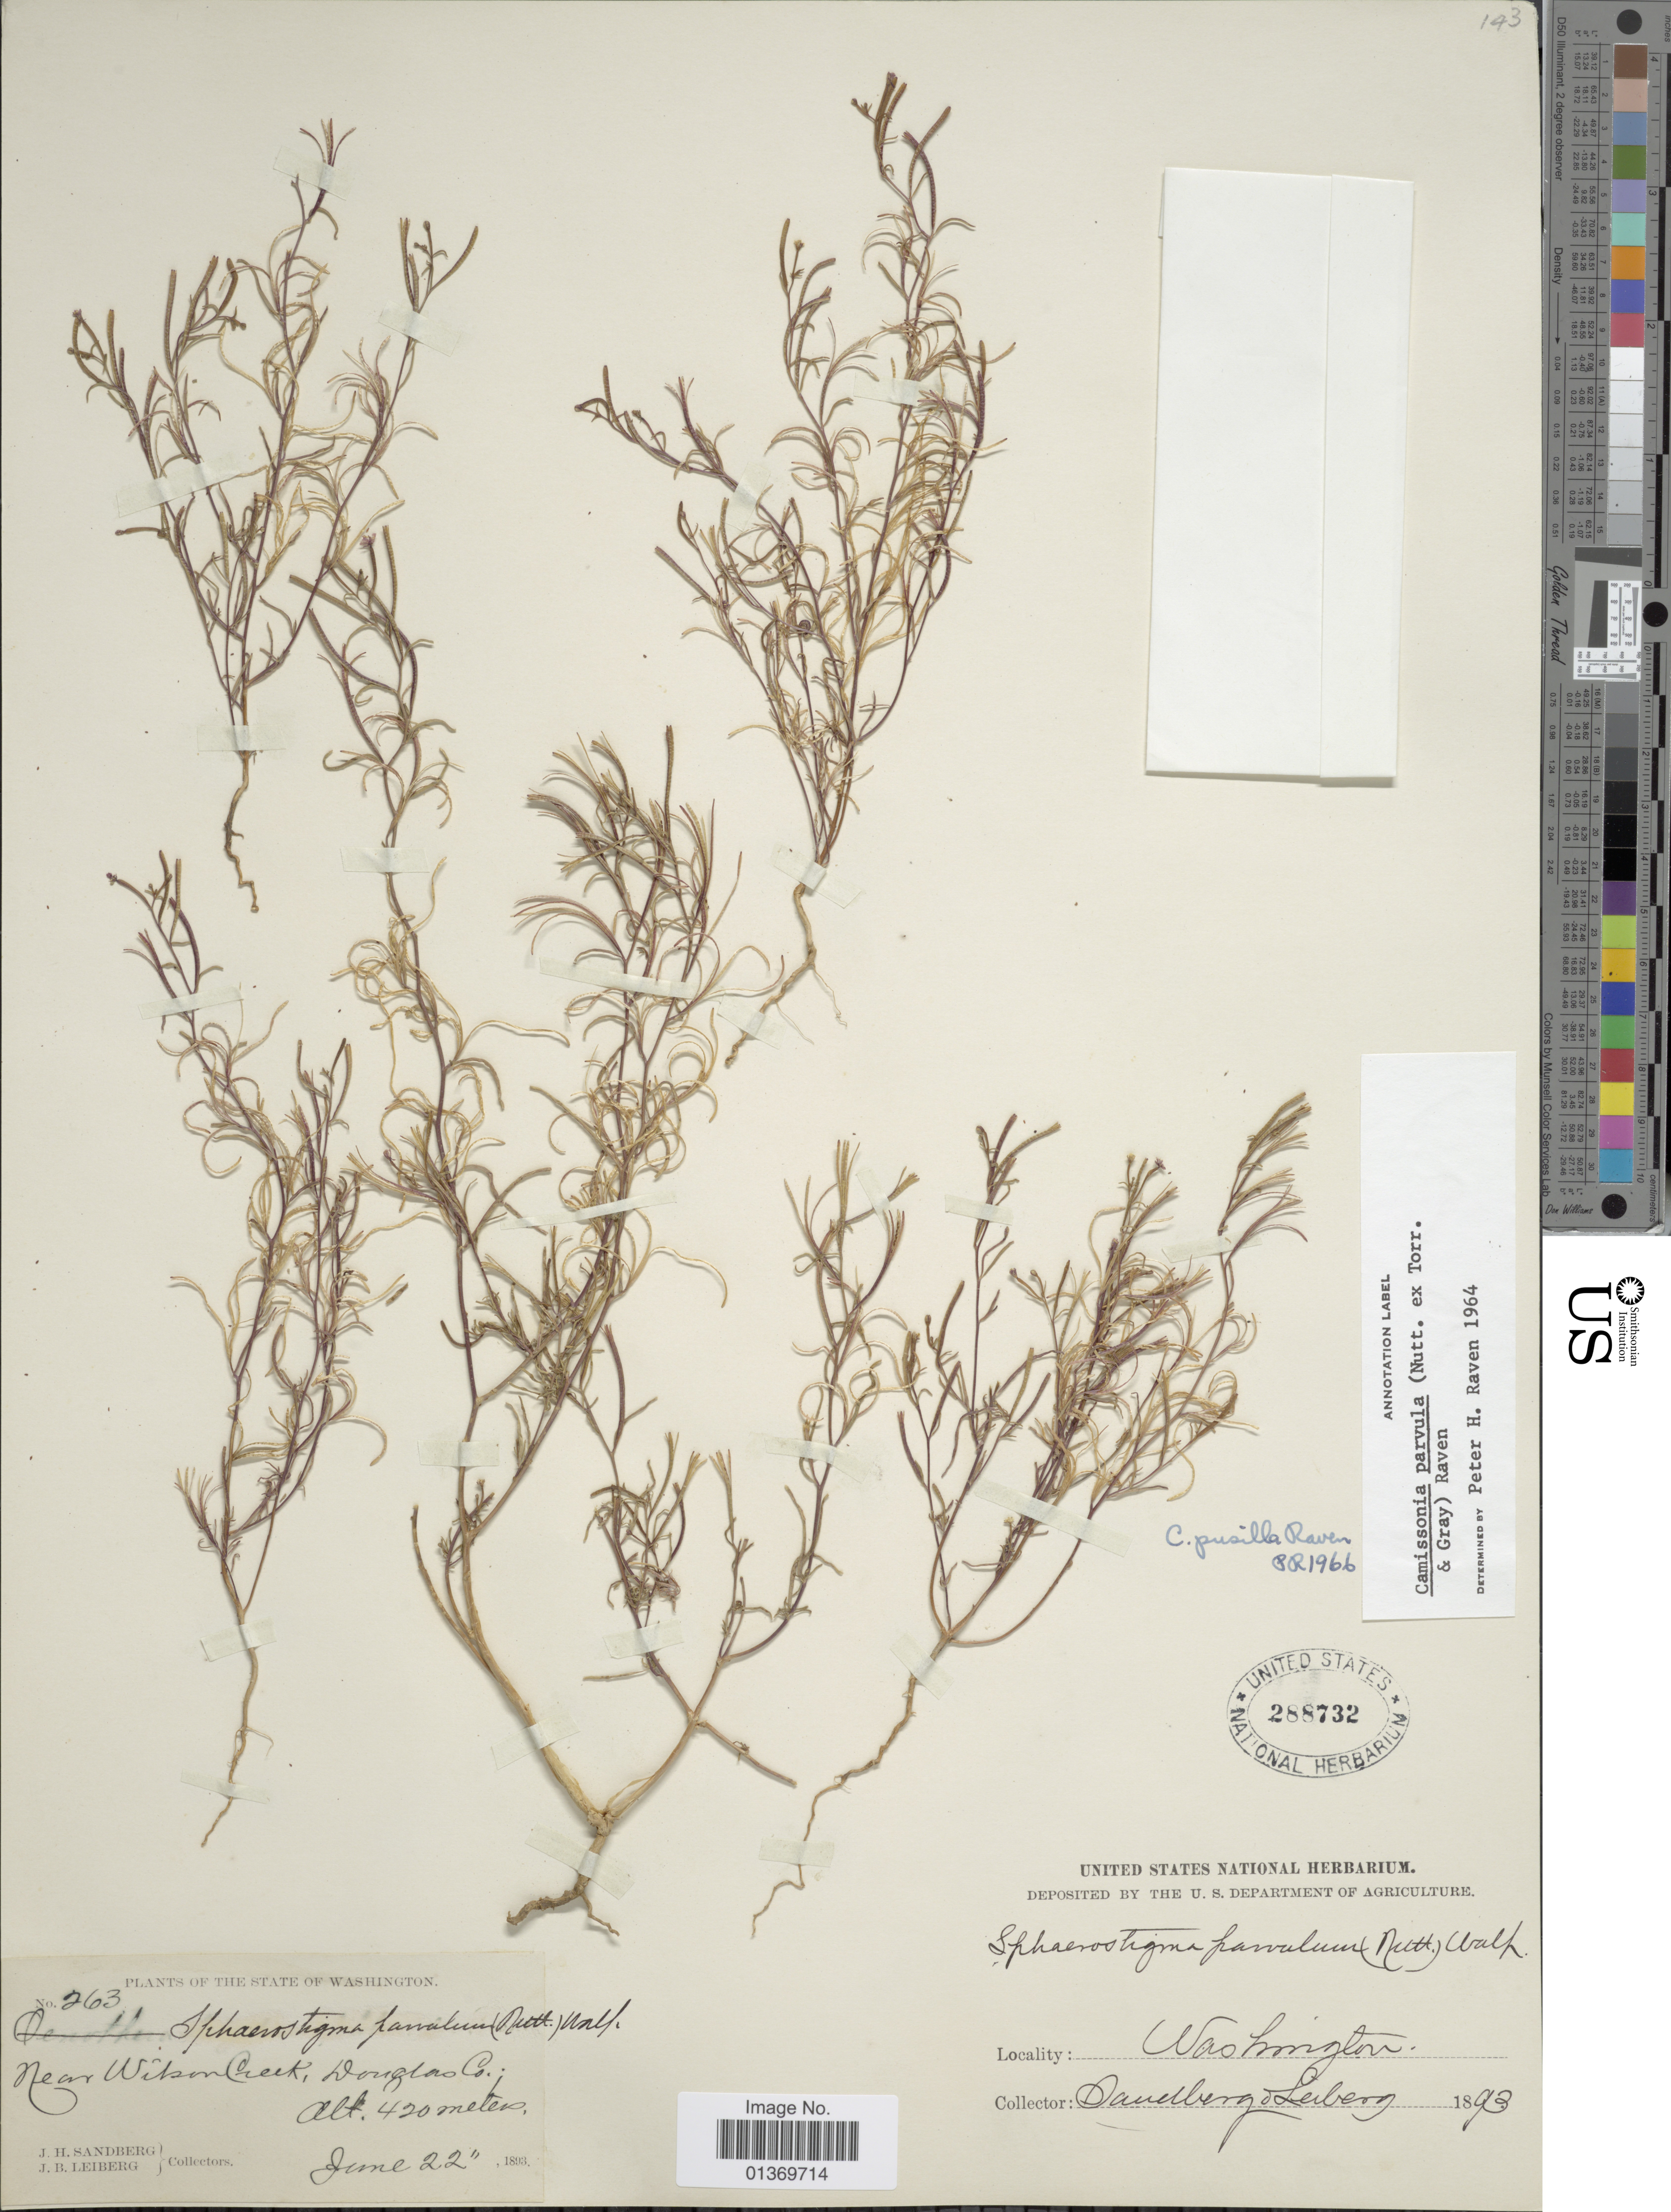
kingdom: Plantae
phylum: Tracheophyta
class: Magnoliopsida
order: Myrtales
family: Onagraceae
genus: Camissonia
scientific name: Camissonia pusilla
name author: P.H. Raven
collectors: J. H. Sandberg & J. B. Leiberg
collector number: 263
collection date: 1893-06-22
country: United States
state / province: Washington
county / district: Douglas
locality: Near Wilson Creek, Douglas Co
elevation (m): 420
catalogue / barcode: US 288732